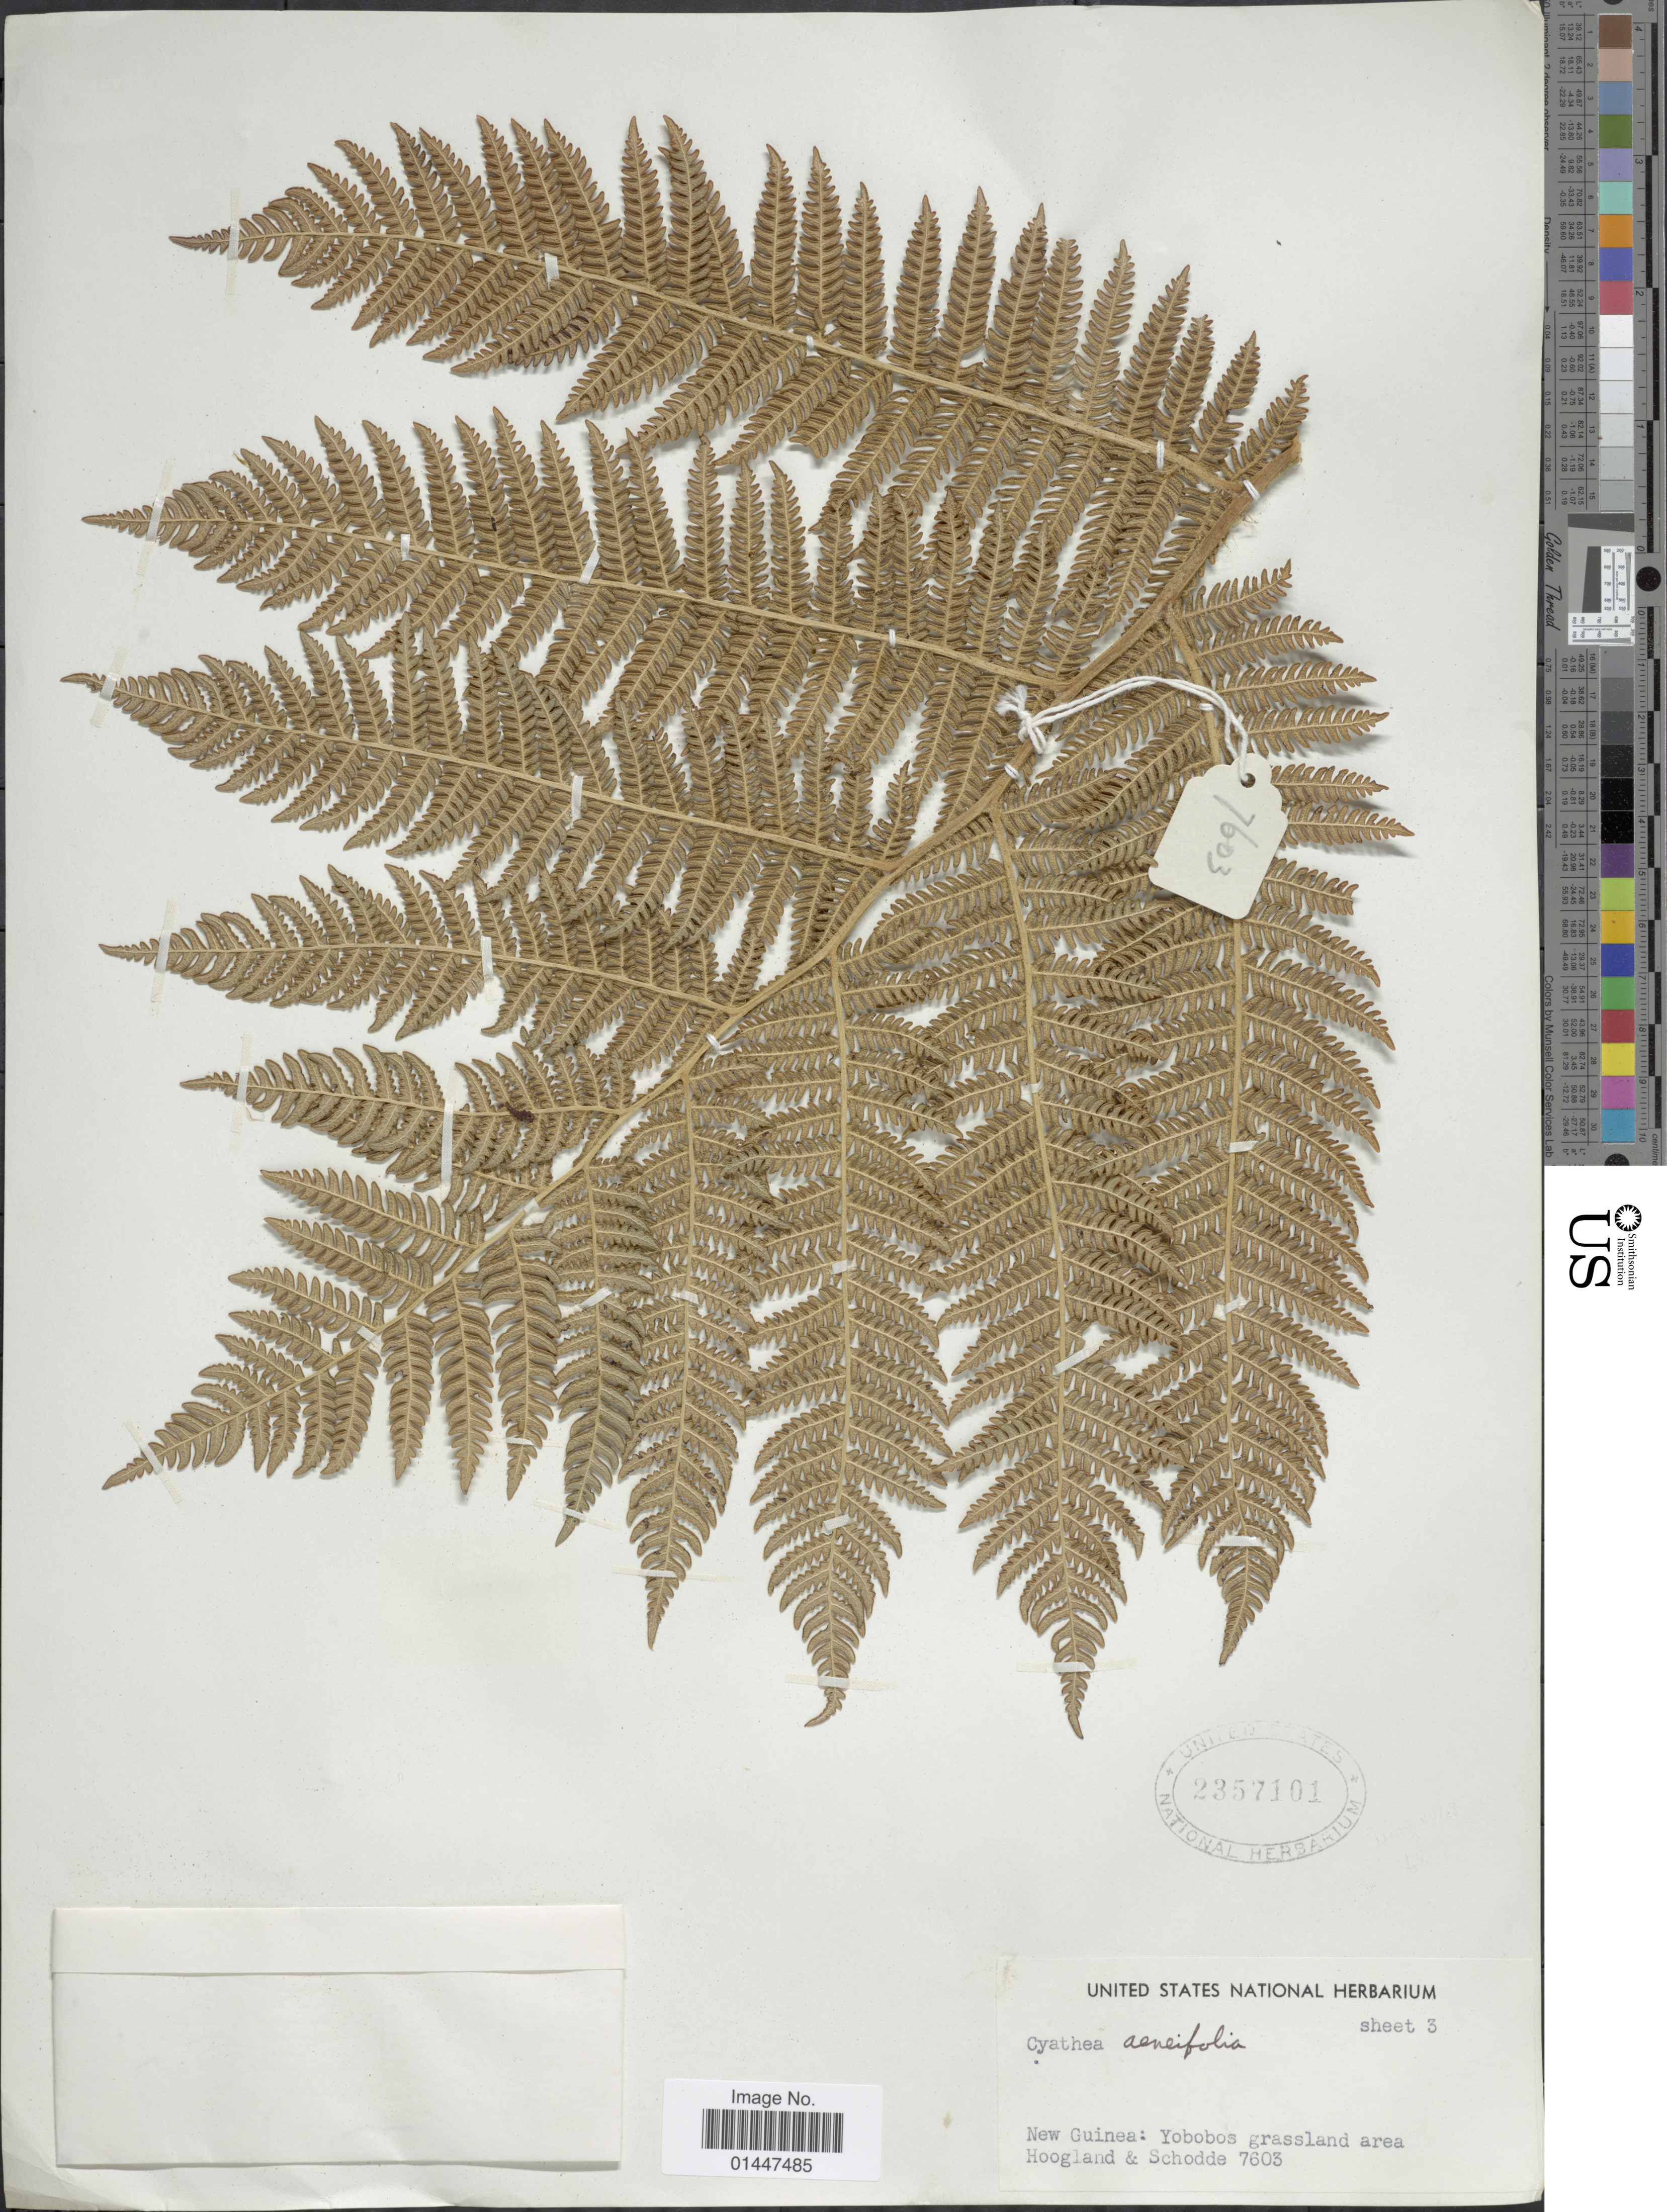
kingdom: Plantae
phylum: Tracheophyta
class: Polypodiopsida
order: Cyatheales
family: Cyatheaceae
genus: Sphaeropteris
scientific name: Sphaeropteris aeneifolia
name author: (Alderw.) R.M. Tryon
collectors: R. D. Hoogland & Schodde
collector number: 7603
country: Papua New Guinea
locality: New Guinea: Yobobos grassland area.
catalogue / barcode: US 2357101